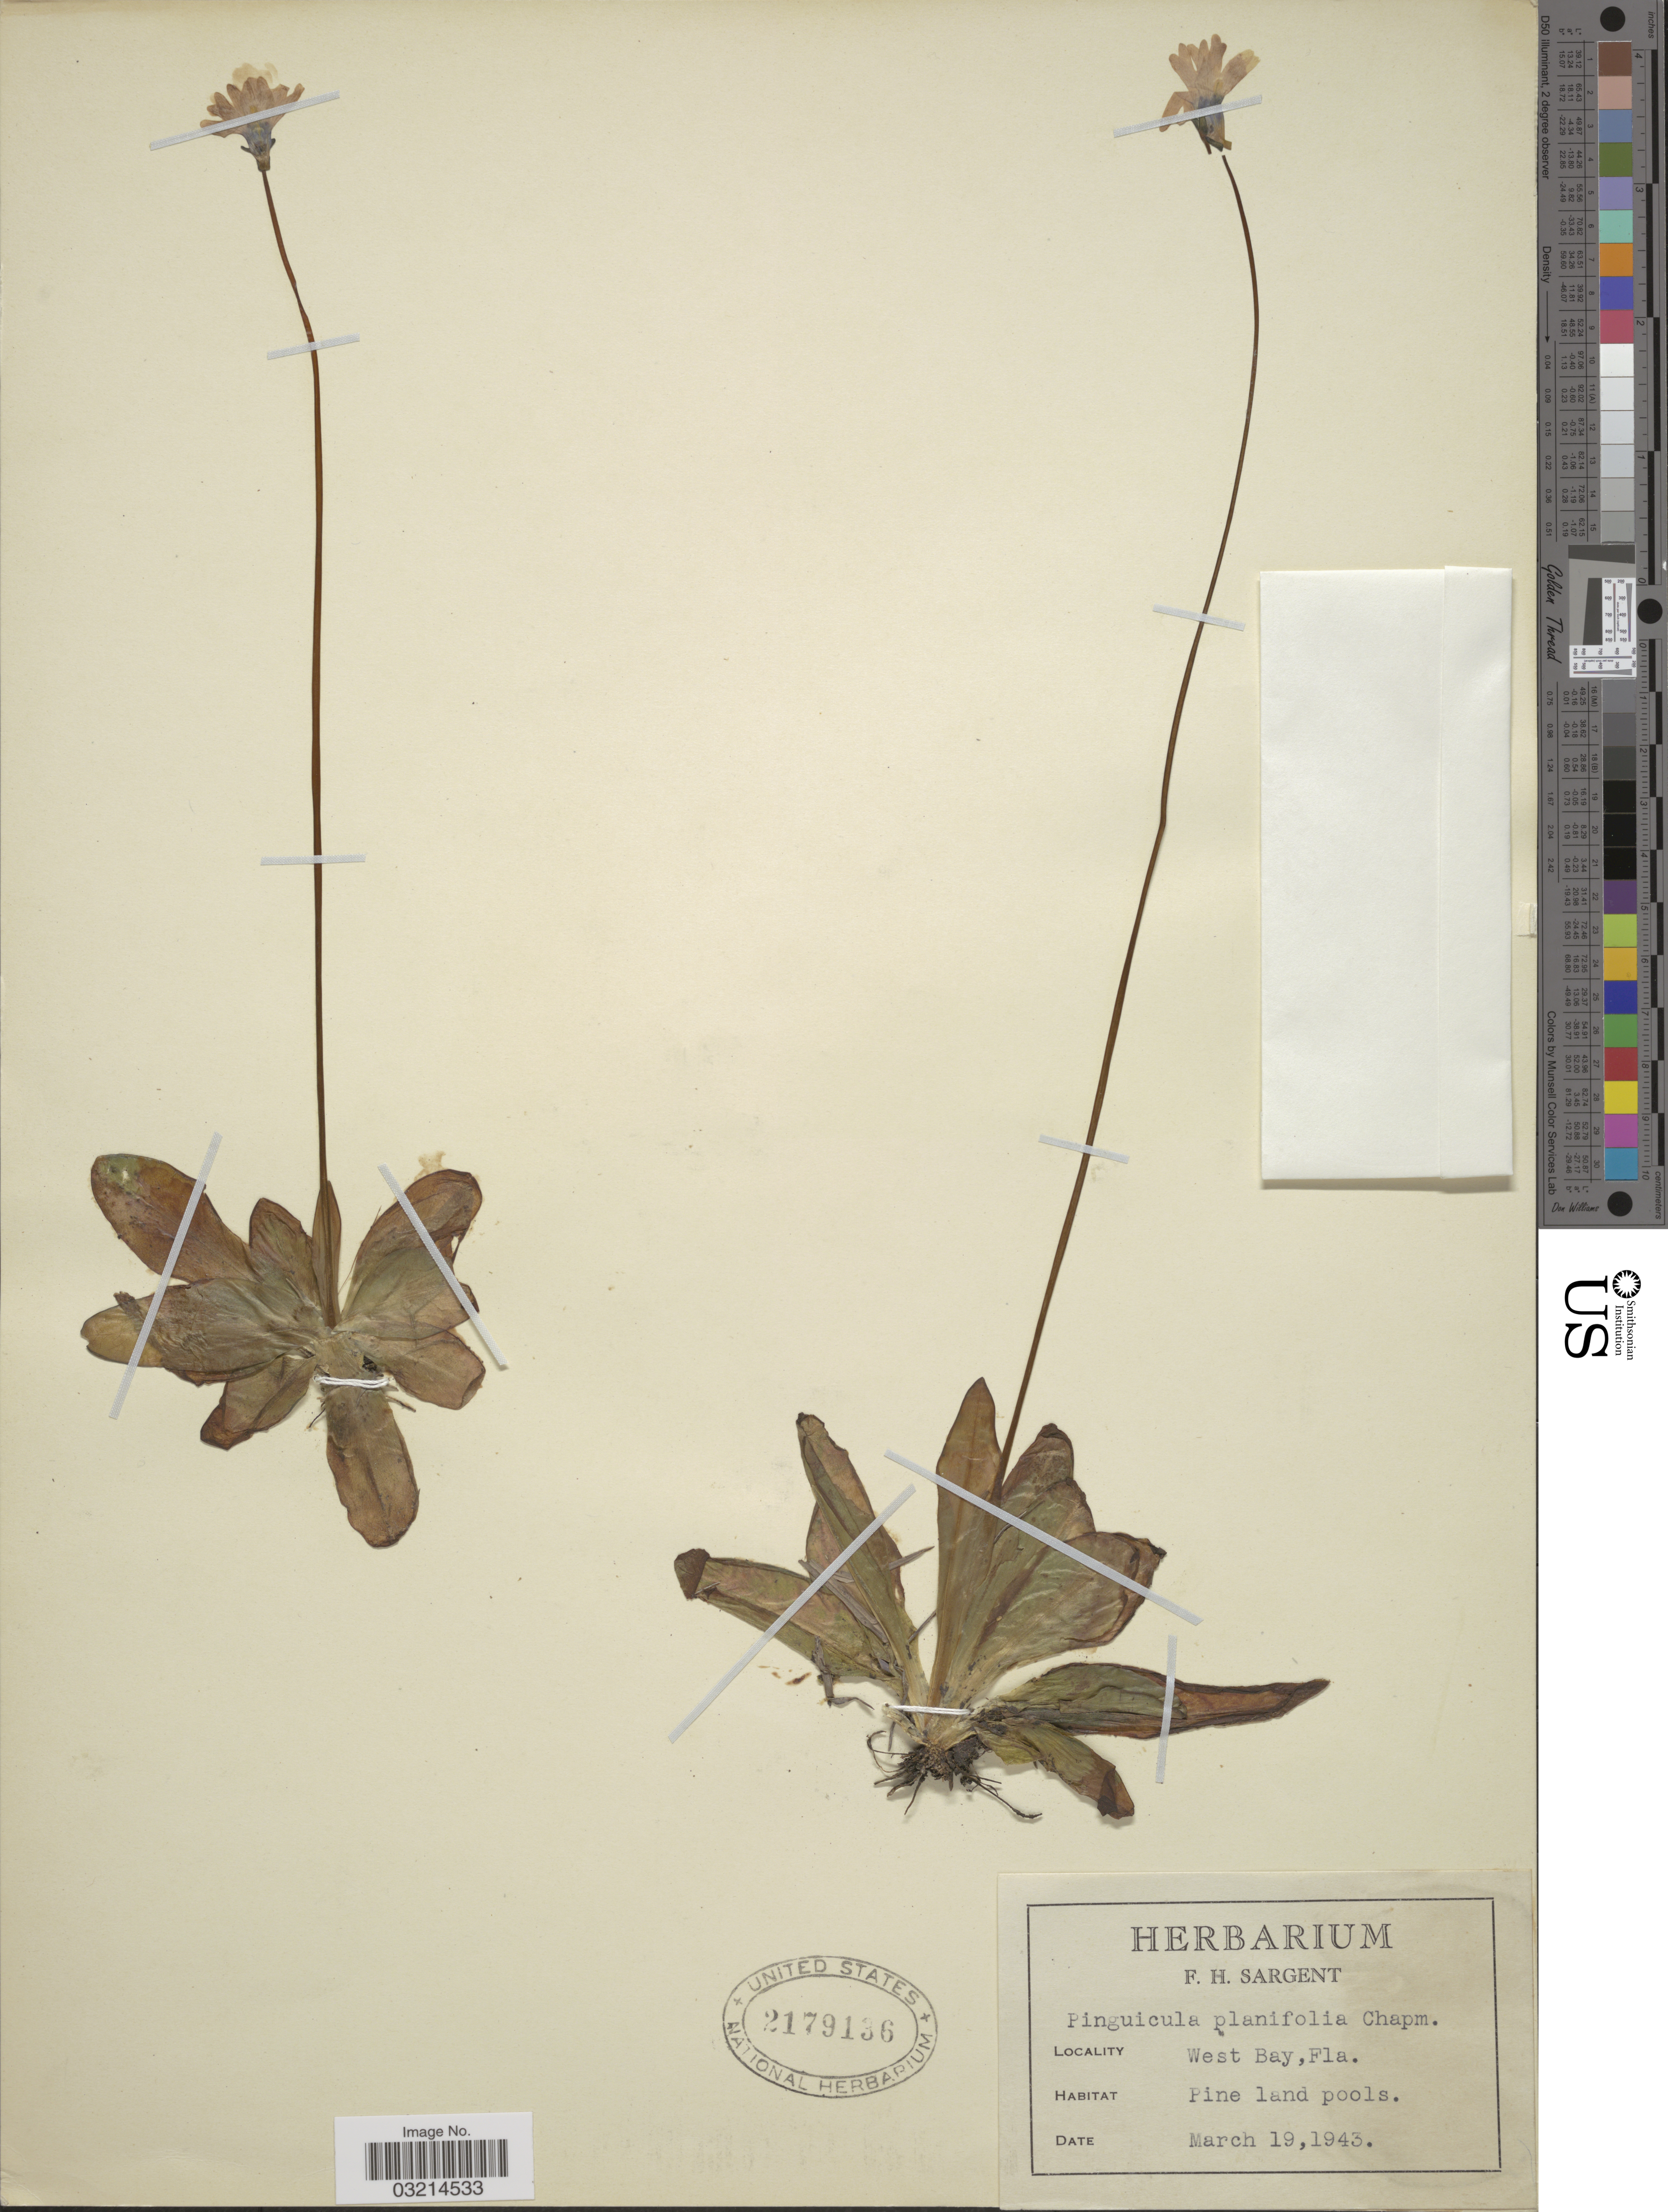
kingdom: Plantae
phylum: Tracheophyta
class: Magnoliopsida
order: Lamiales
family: Lentibulariaceae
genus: Pinguicula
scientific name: Pinguicula planifolia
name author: Chapm.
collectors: Ex herb. F. H. Sargent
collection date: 1943-03-19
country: United States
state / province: Florida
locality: West Bay.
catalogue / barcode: US 2179136